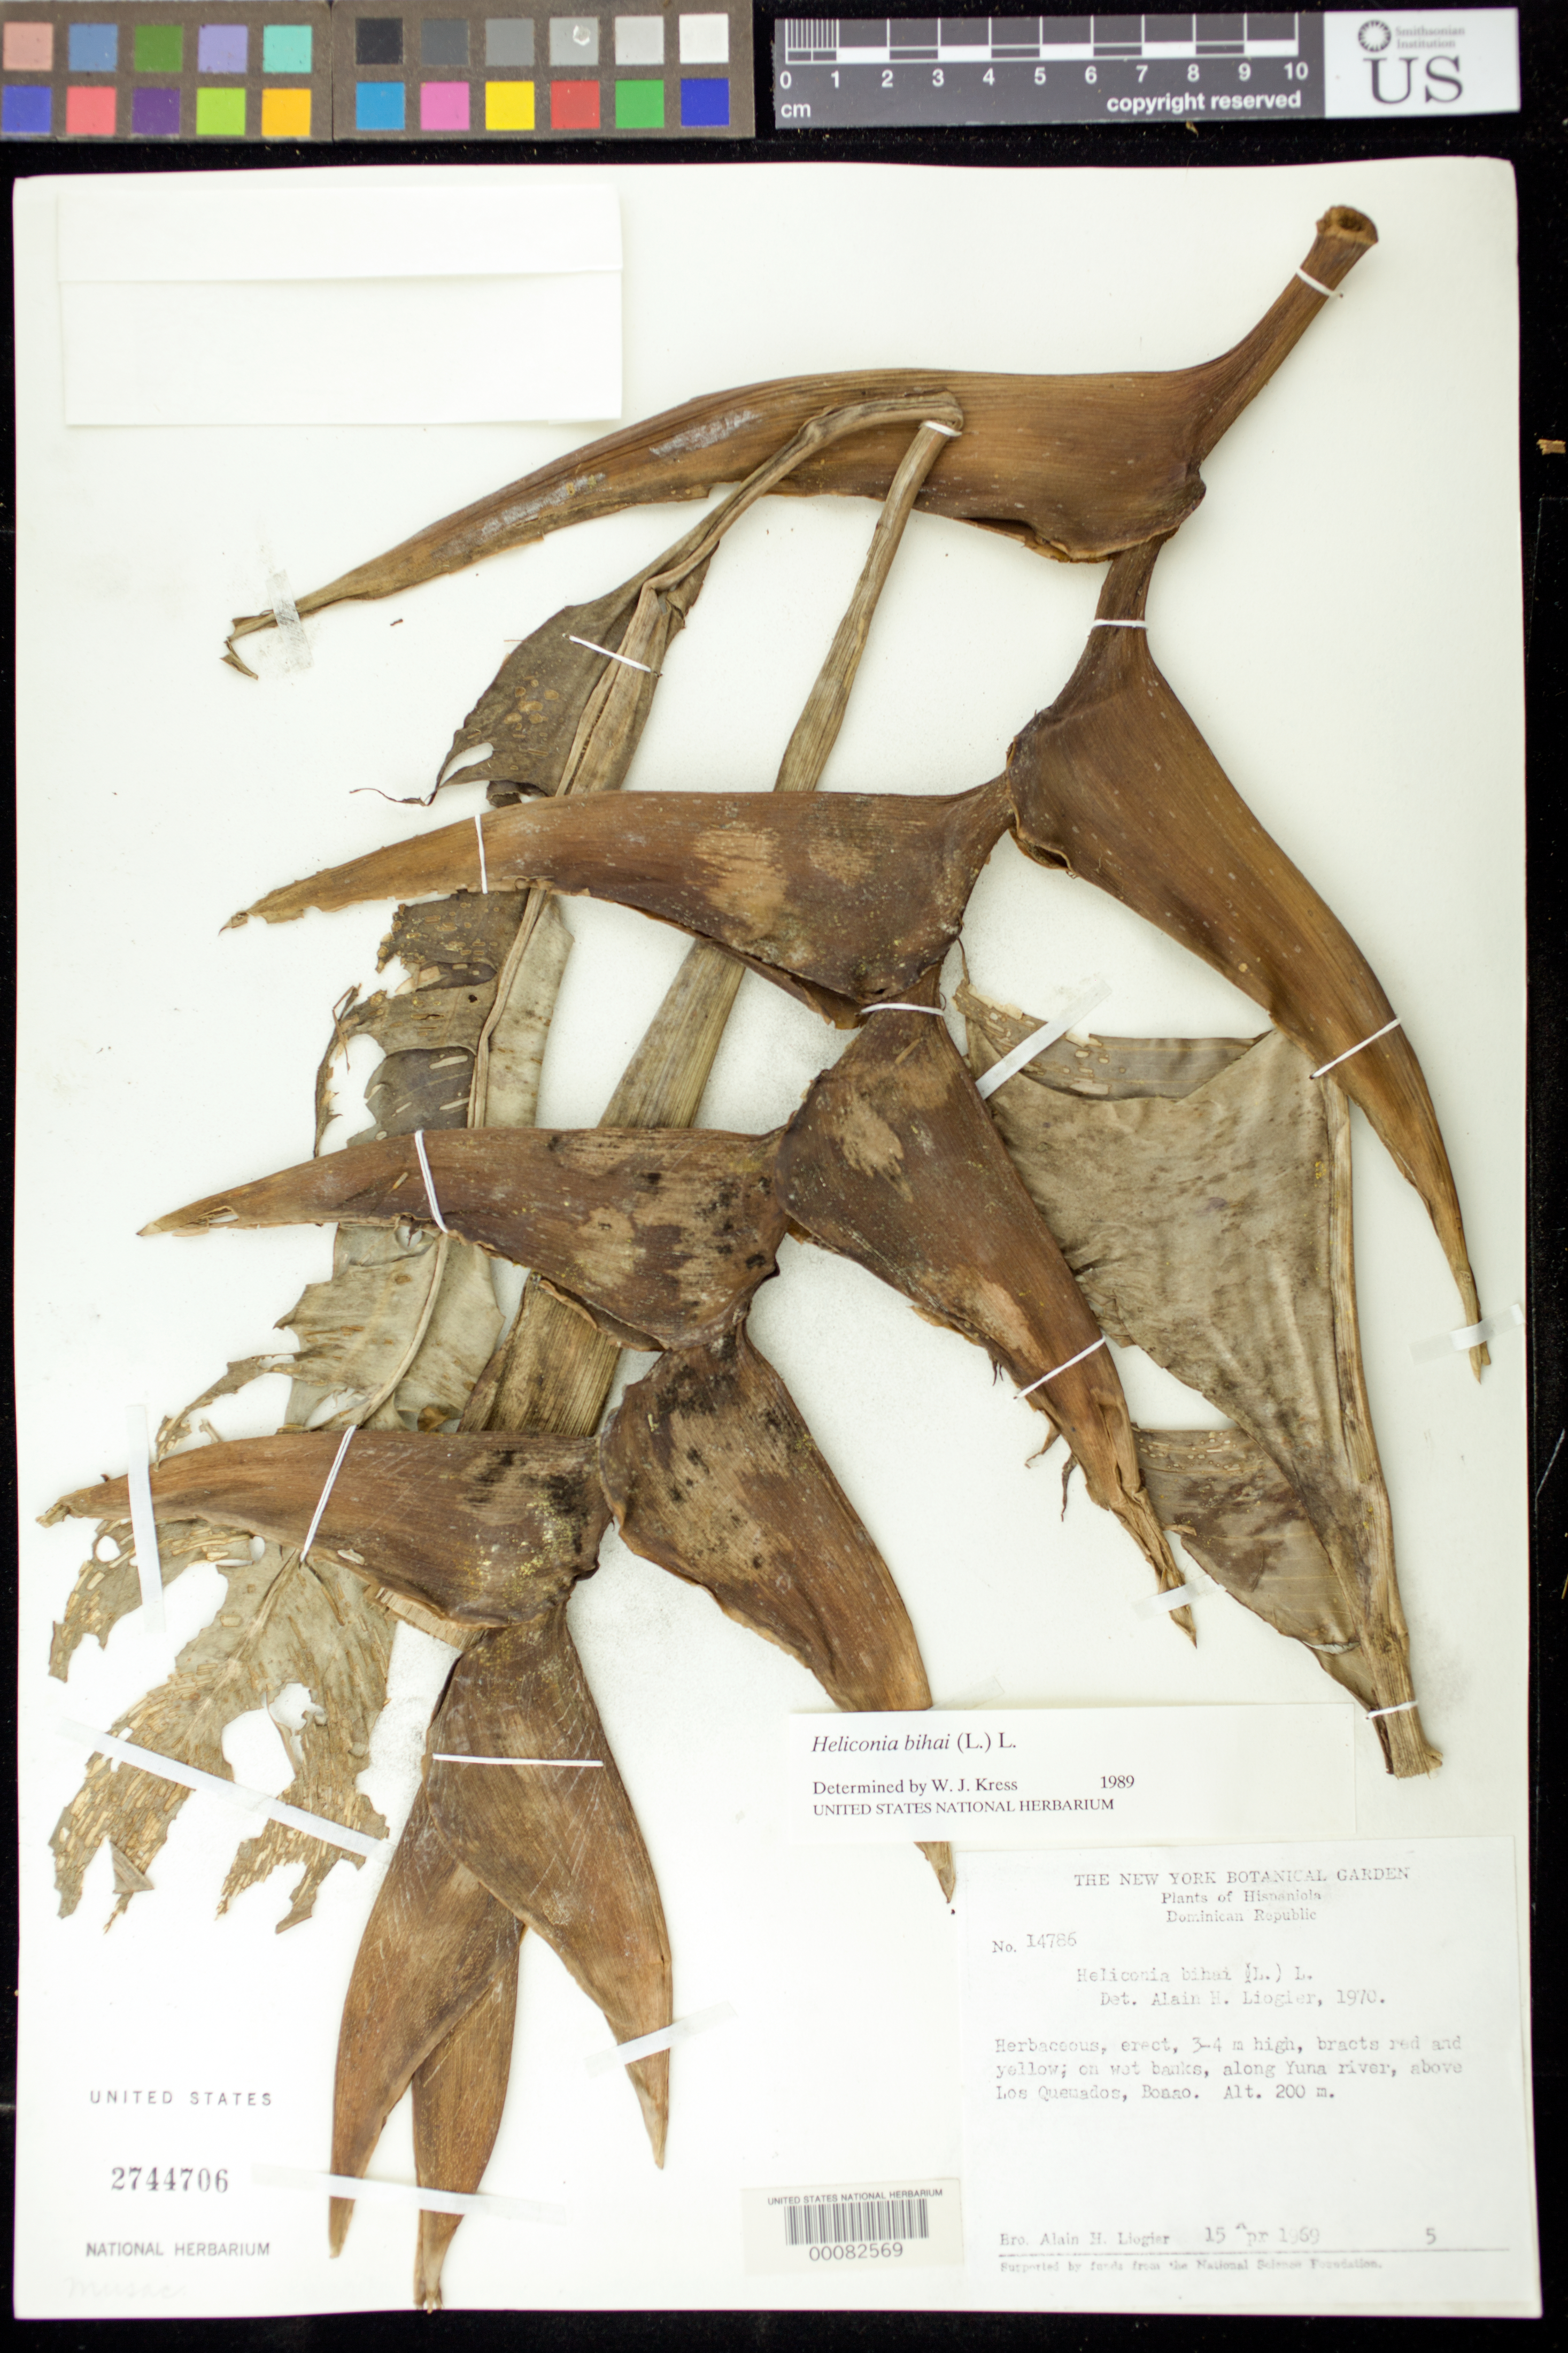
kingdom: Plantae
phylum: Tracheophyta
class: Liliopsida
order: Zingiberales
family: Heliconiaceae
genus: Heliconia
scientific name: Heliconia bihai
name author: (L.) L.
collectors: A. H. Liogier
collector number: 14786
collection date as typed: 15 Apr 1969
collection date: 1969-04-15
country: Dominican Republic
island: Hispaniola Island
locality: Along yuna river, above los quemados, bonao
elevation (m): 200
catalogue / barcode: US 2744706